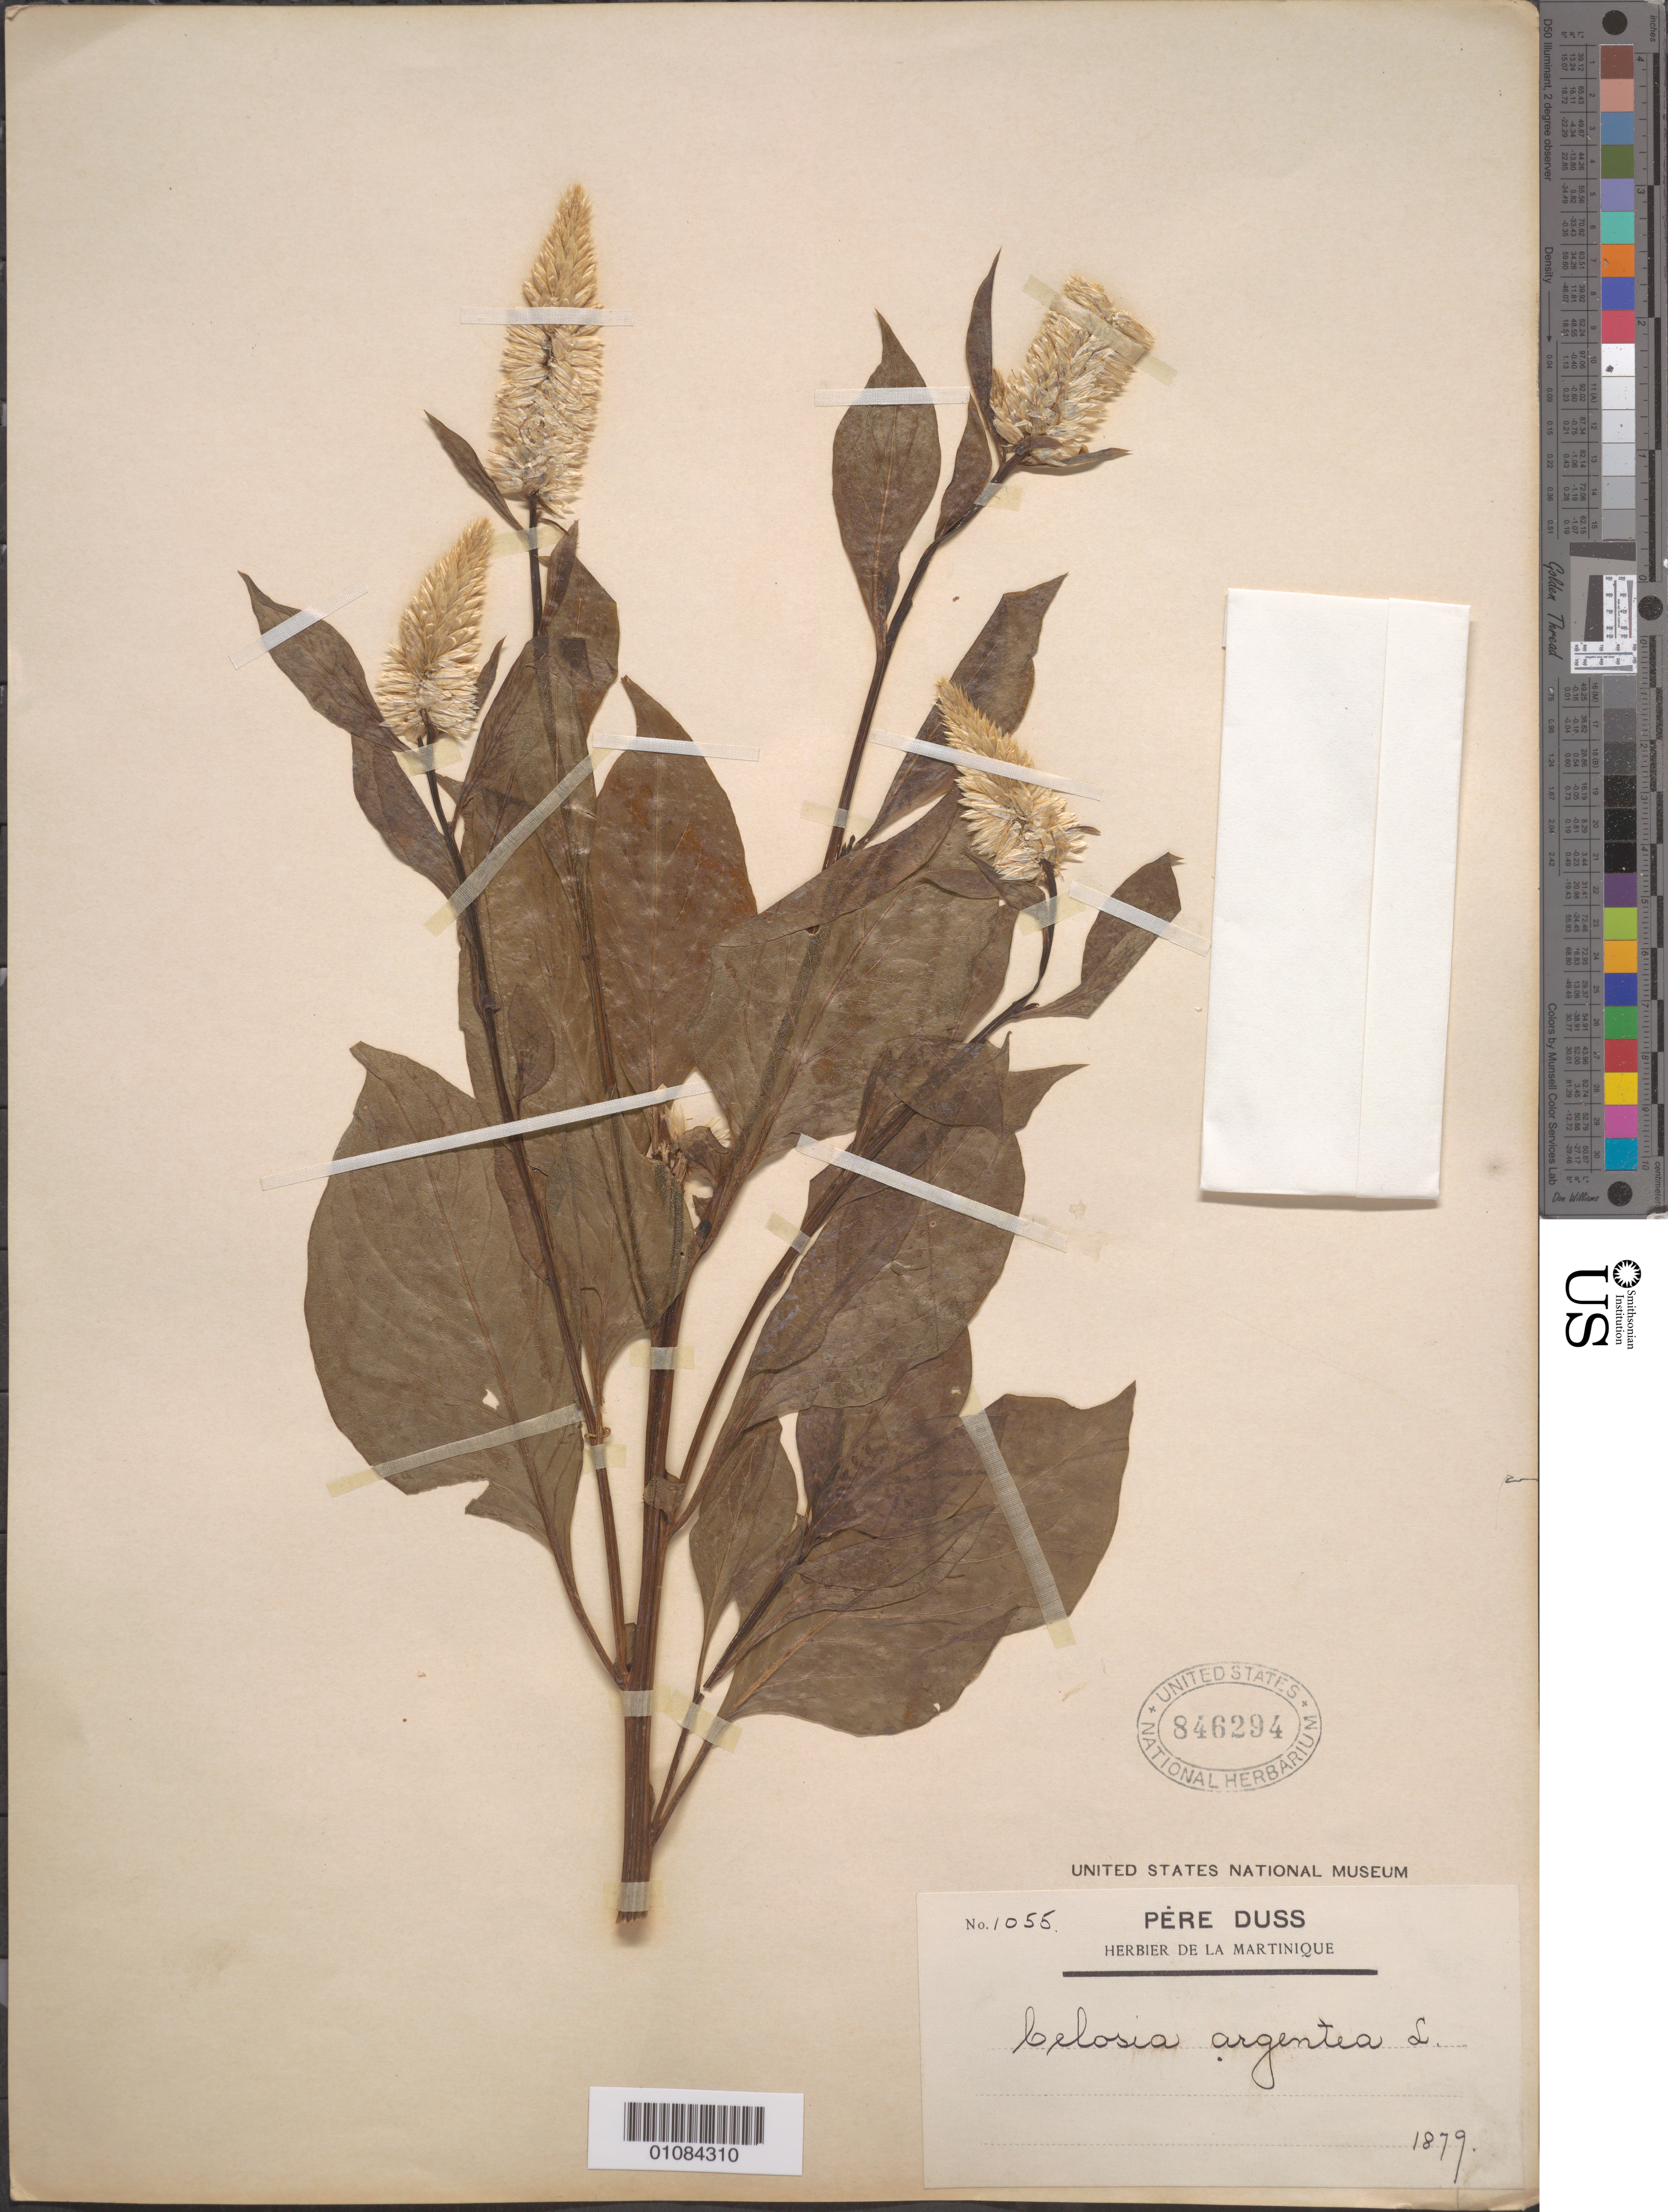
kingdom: Plantae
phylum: Tracheophyta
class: Magnoliopsida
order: Caryophyllales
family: Amaranthaceae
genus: Celosia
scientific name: Celosia argentea var. argentea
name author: L.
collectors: Père Duss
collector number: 1056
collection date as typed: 1879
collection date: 1879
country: Martinique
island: Martinique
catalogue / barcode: US 846294